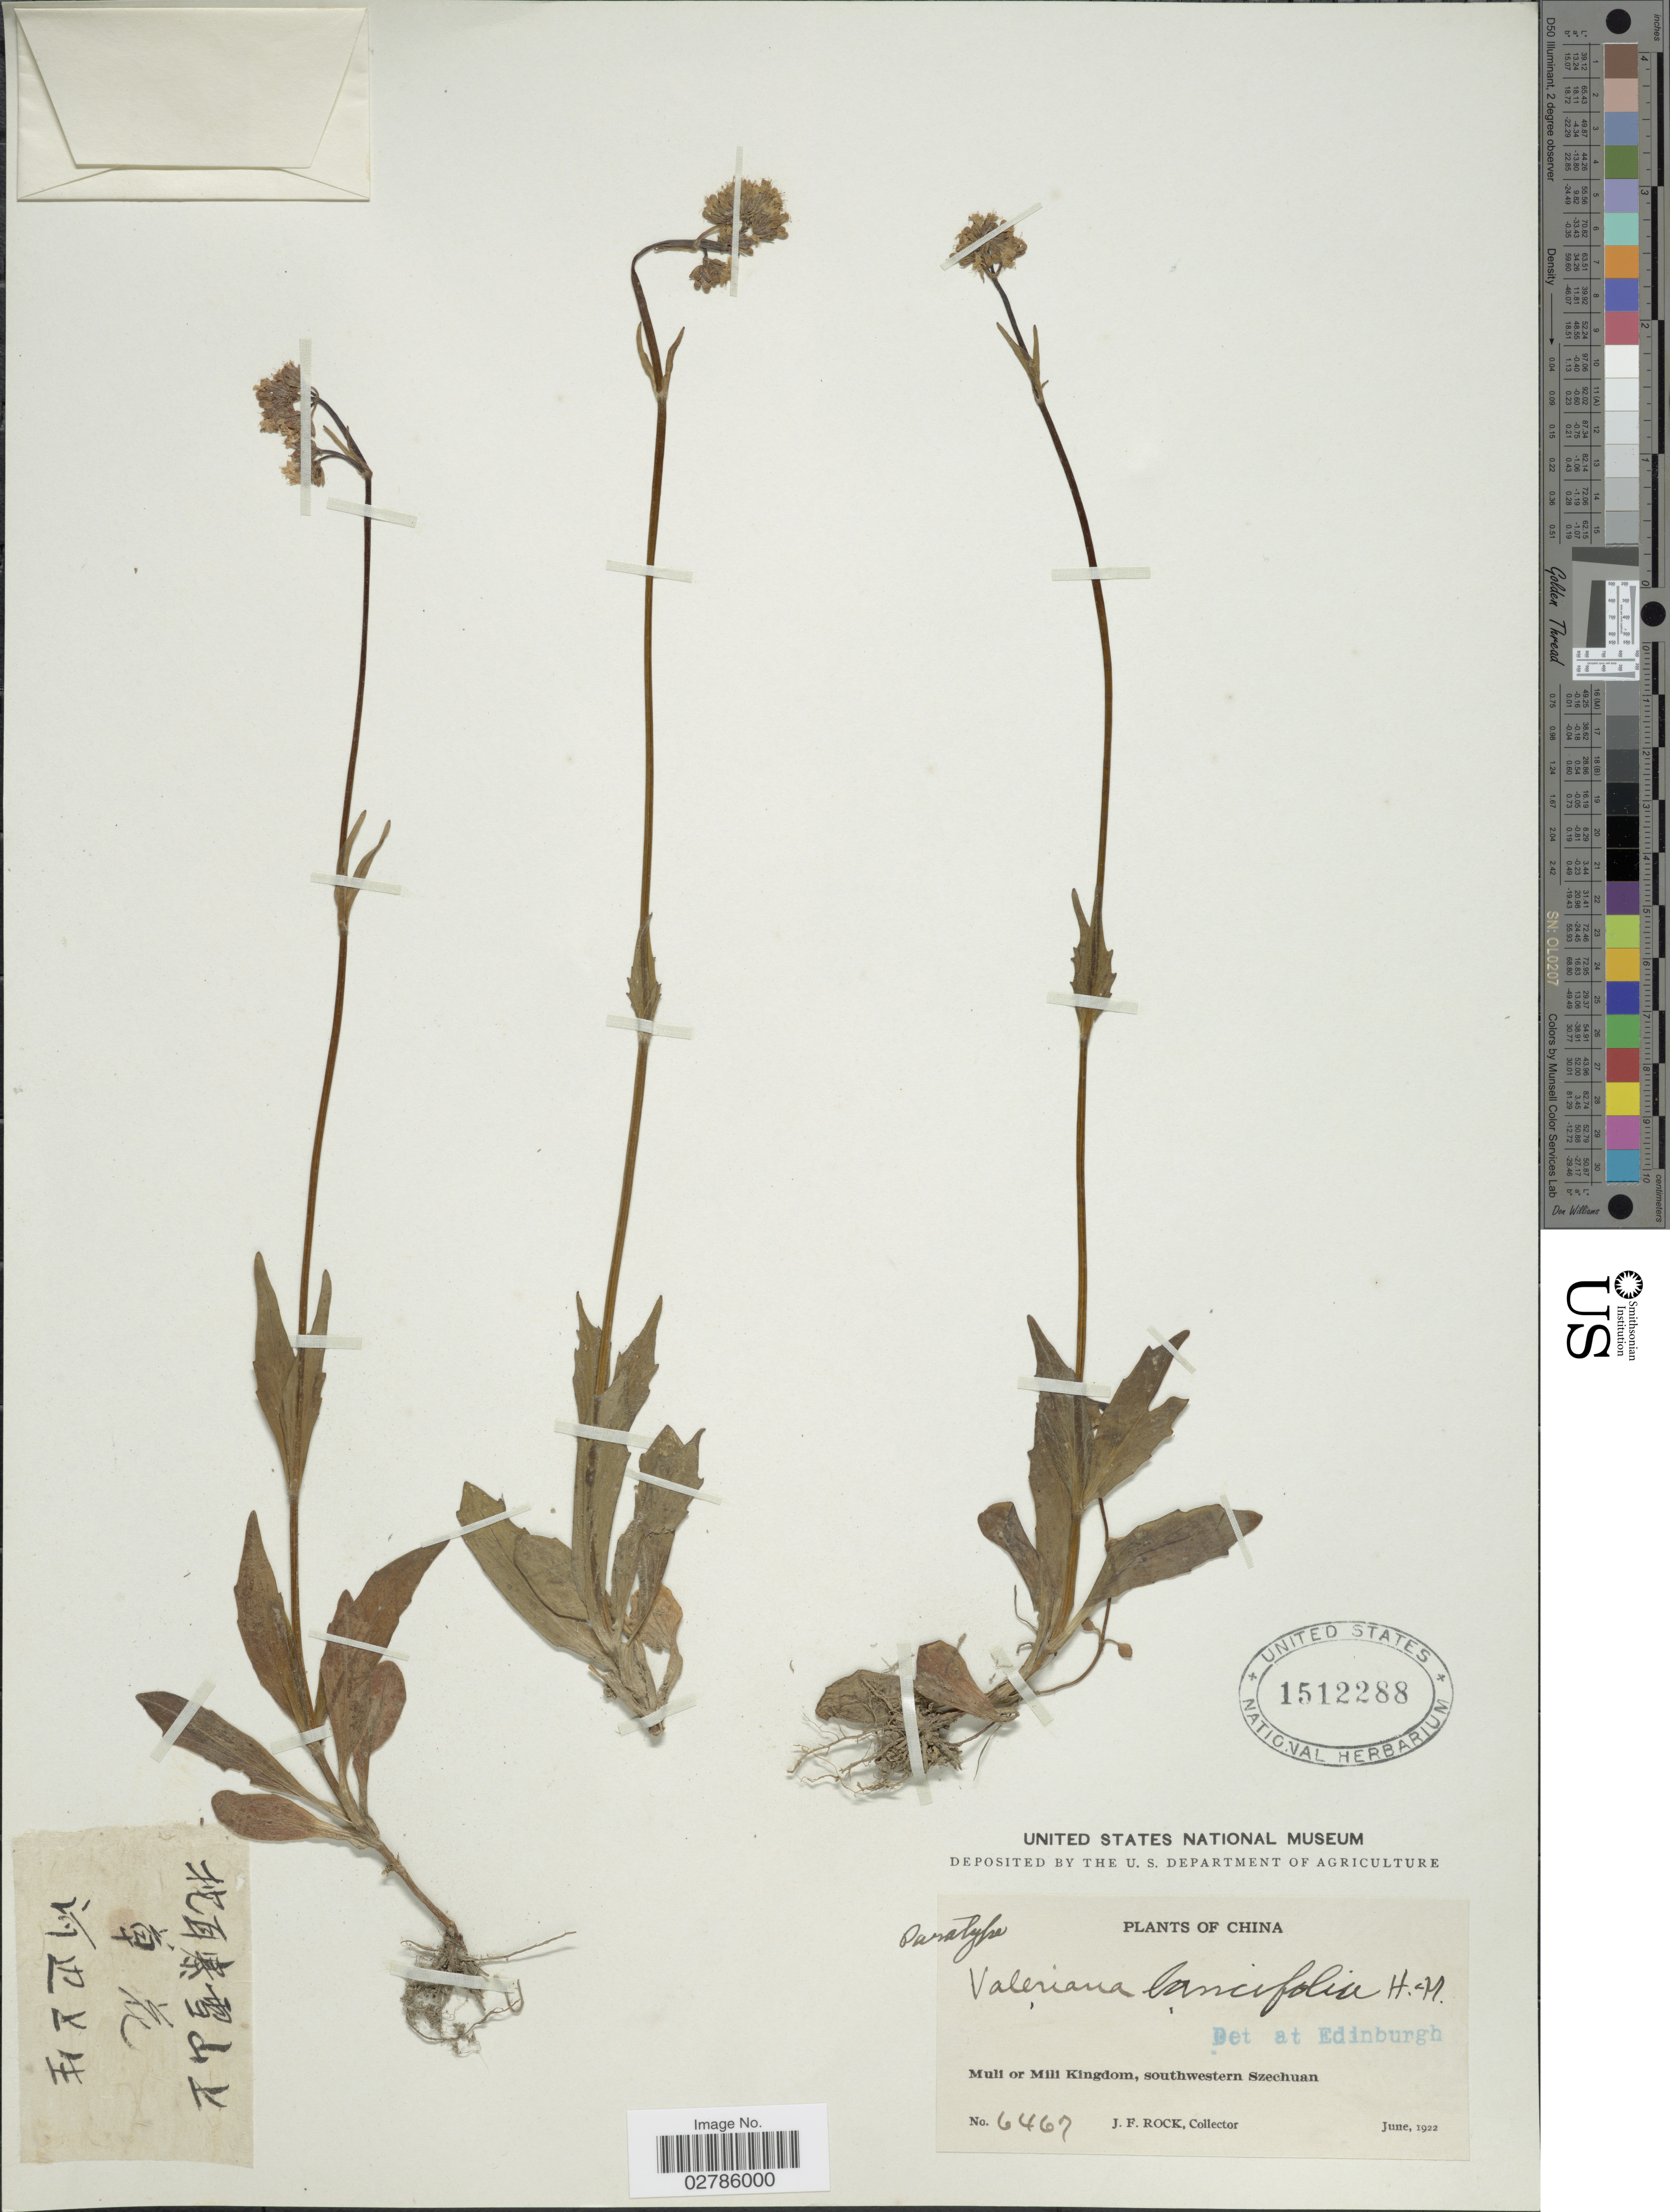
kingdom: Plantae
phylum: Tracheophyta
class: Magnoliopsida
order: Dipsacales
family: Caprifoliaceae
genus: Valeriana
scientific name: Valeriana lancifolia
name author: Hand.-Mazz.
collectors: J. Rock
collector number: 6467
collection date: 1922-06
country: China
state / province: Sichuan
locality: Muli or Mili Kingdom, southwestern Szechuan.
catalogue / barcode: US 1512288